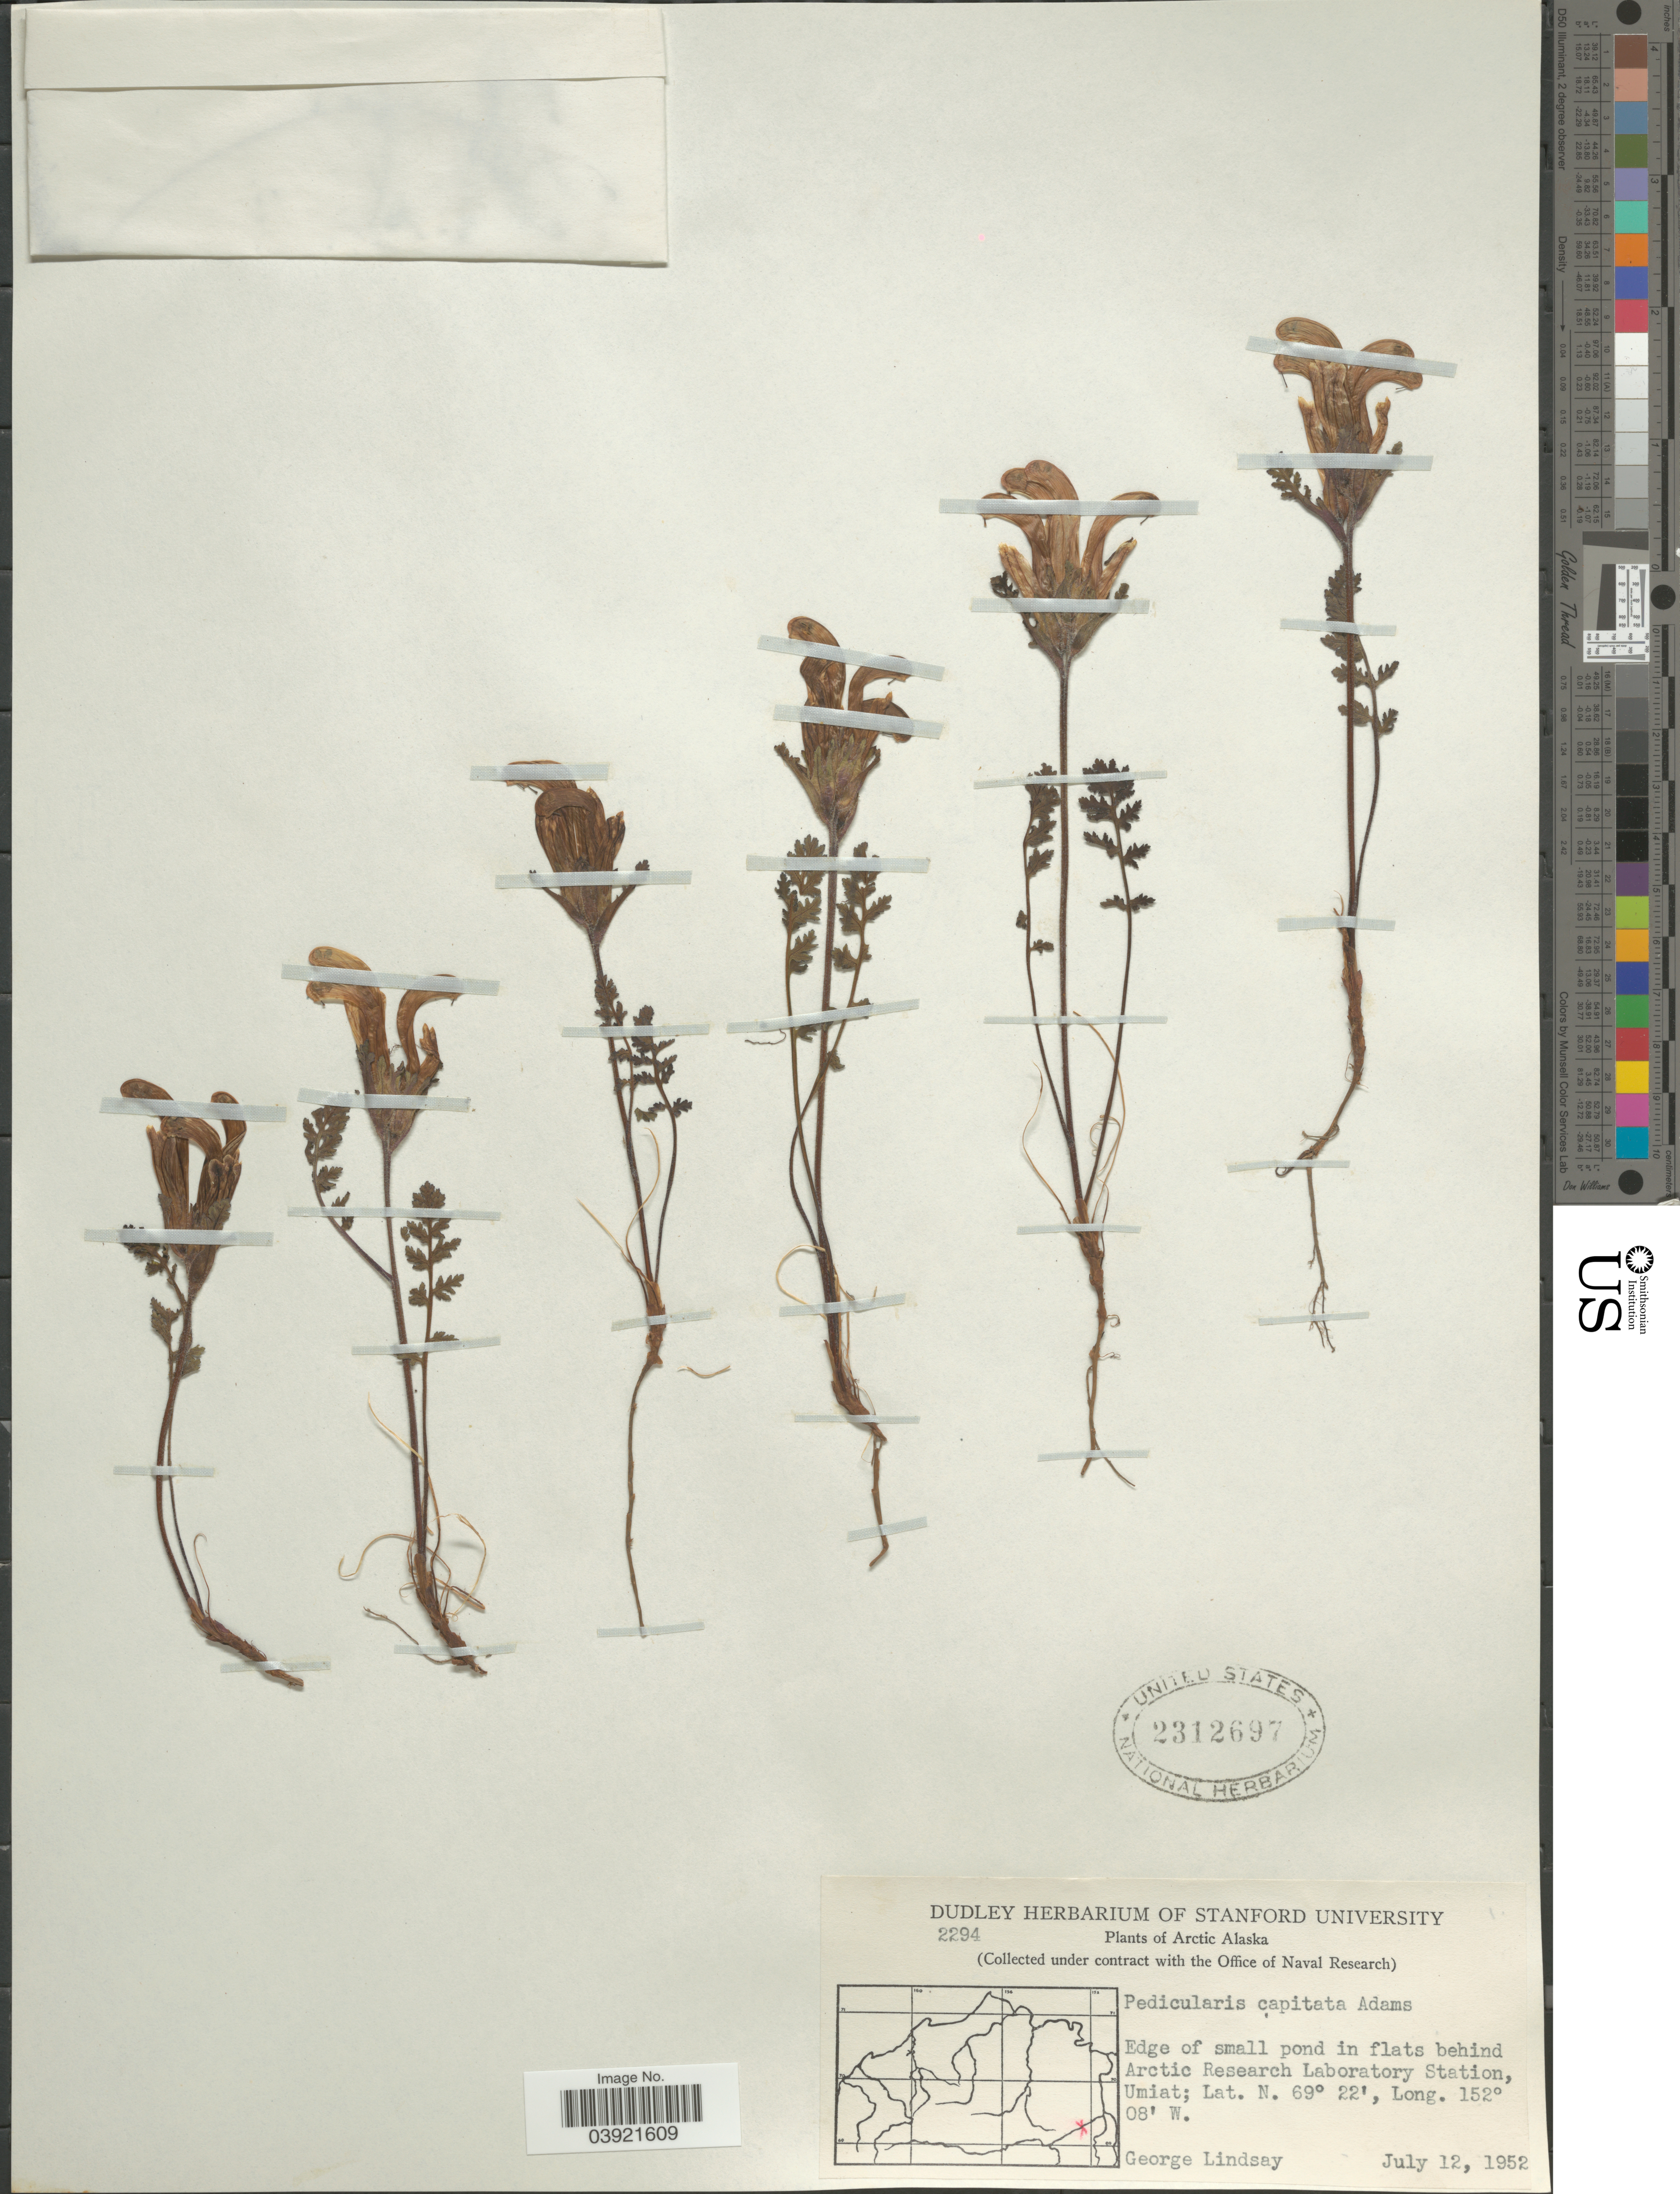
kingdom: Plantae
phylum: Tracheophyta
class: Magnoliopsida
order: Lamiales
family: Orobanchaceae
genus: Pedicularis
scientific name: Pedicularis capitata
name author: Adams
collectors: G. Lindsay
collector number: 2294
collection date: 1952-07-12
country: United States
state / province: Alaska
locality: Arctic Alaska. In flats behind Arctic Research Laboratory Station, Umiat.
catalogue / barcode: US 2312697